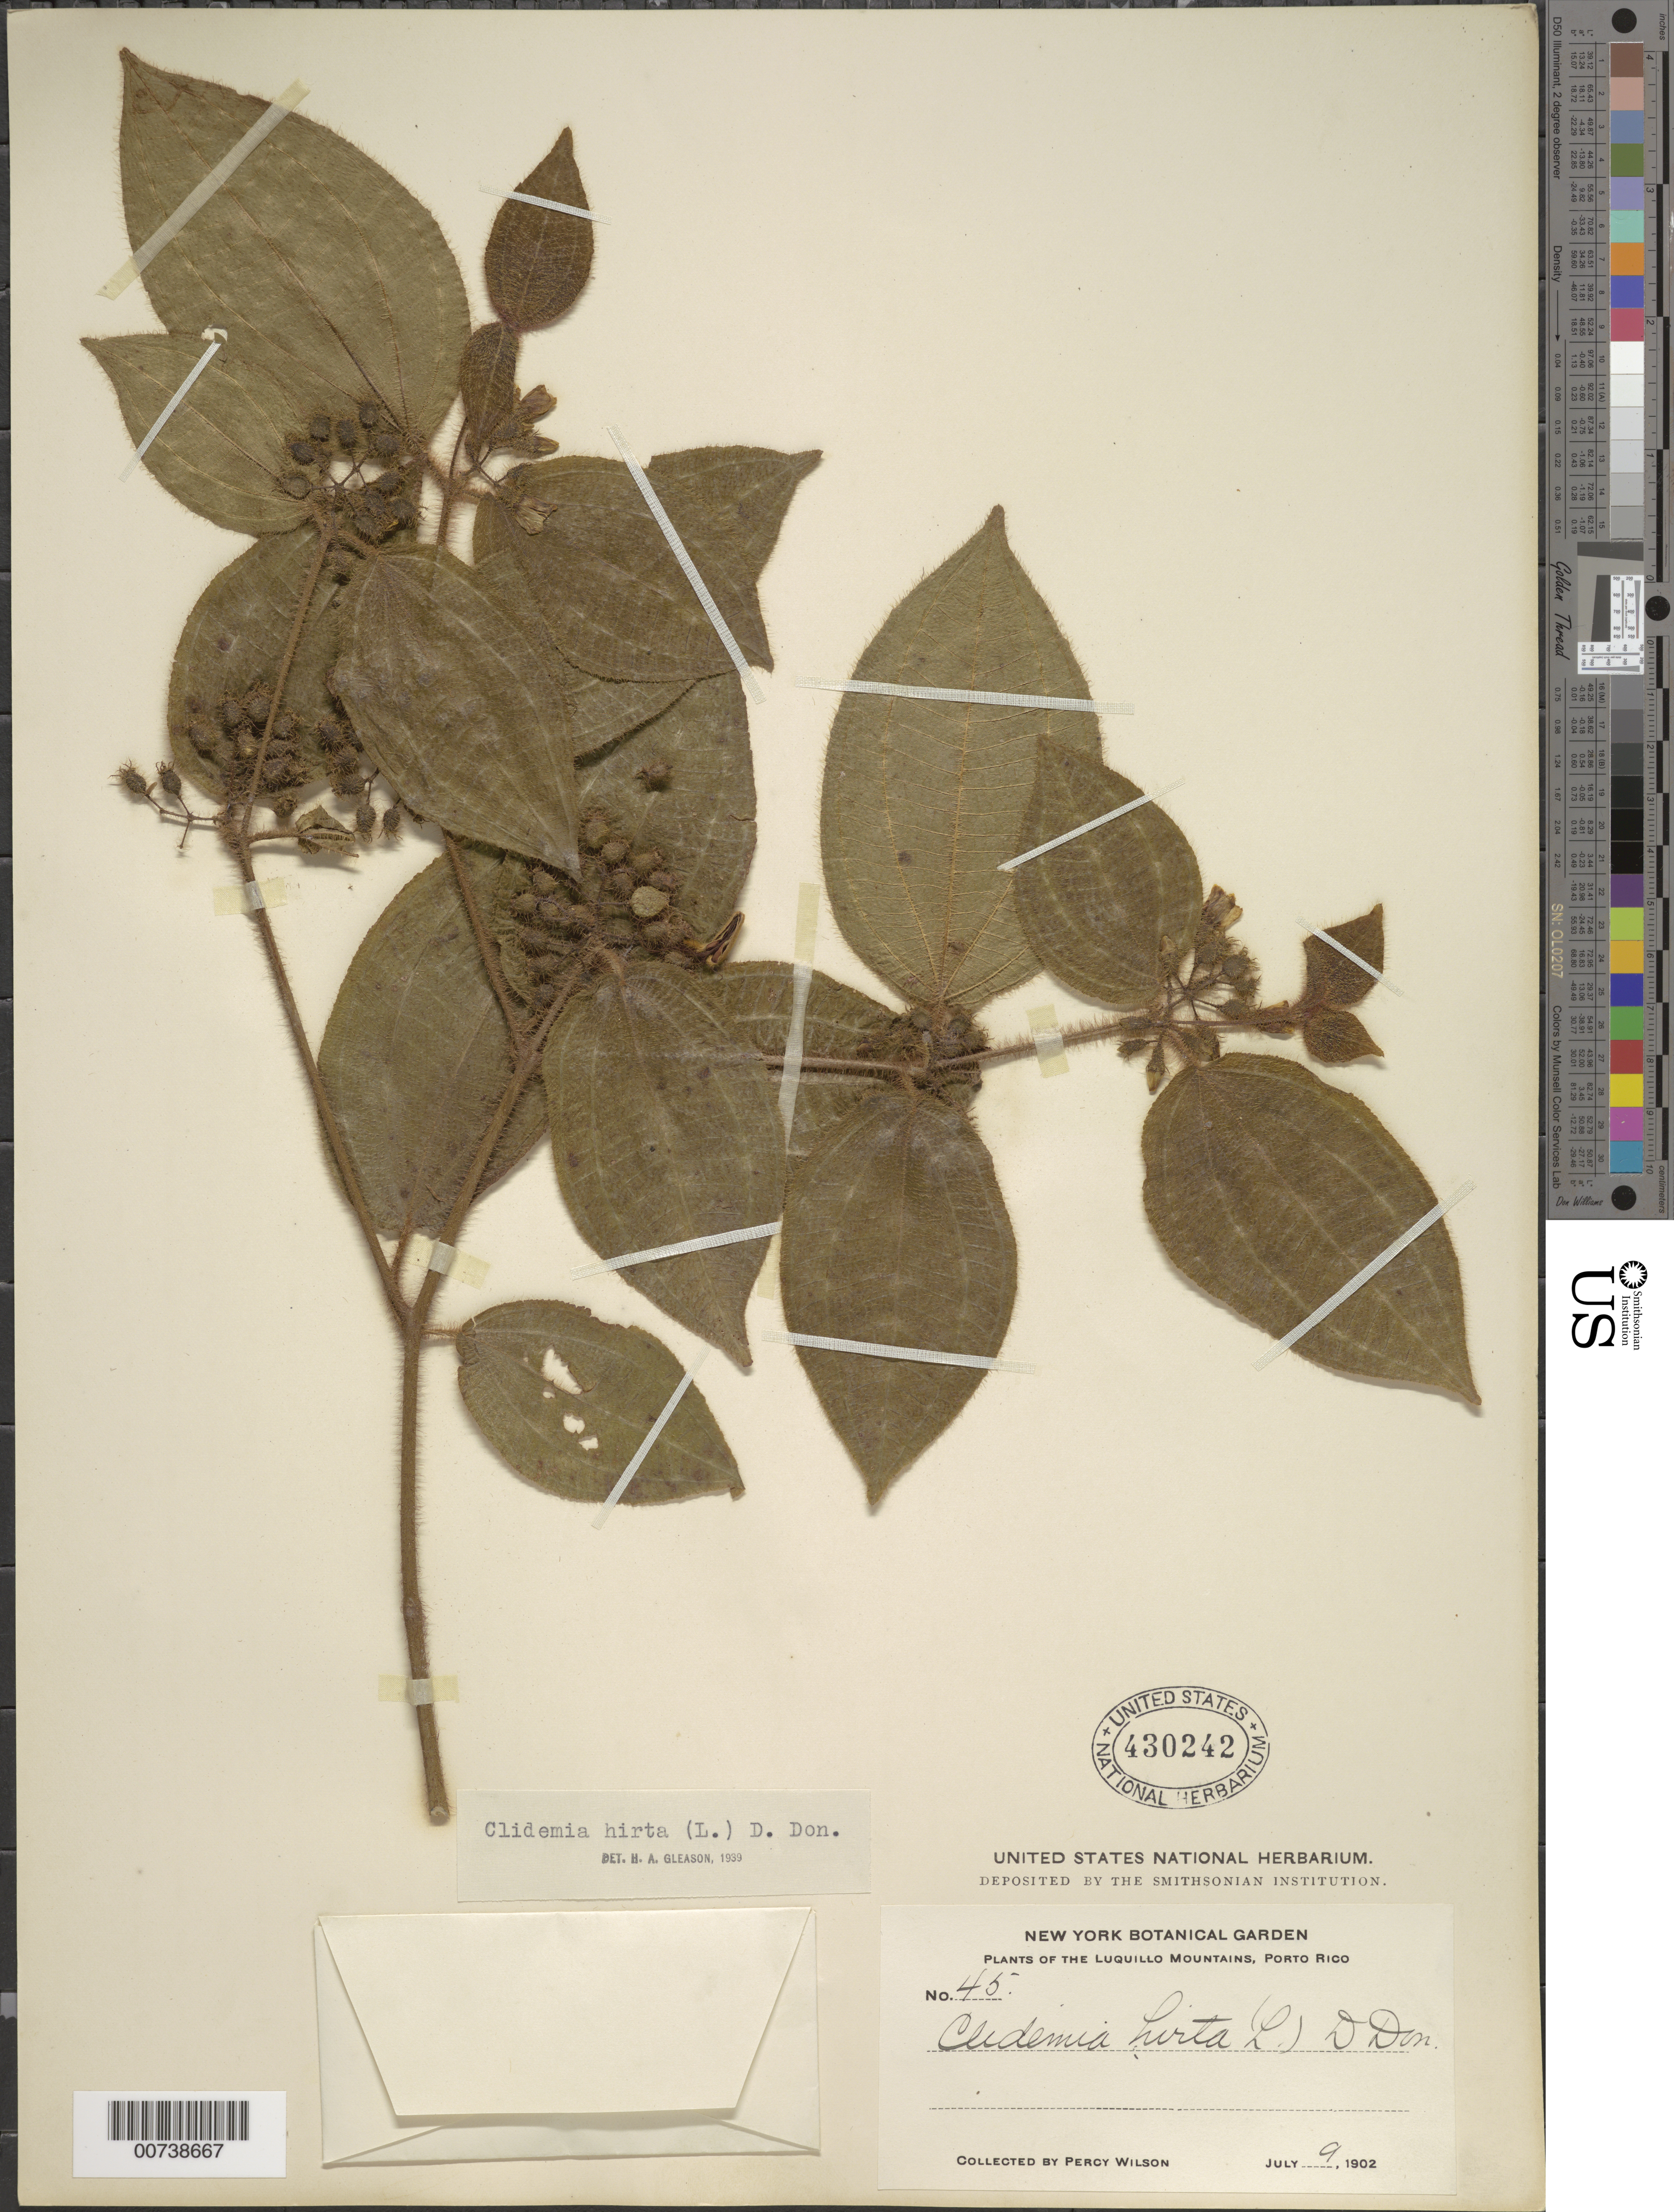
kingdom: Plantae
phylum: Tracheophyta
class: Magnoliopsida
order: Myrtales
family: Melastomataceae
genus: Clidemia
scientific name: Clidemia hirta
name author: (L.) D. Don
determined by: Gleason, H. A.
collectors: P. Wilson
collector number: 45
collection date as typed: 09 Jul 1902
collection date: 1902-07-09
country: Puerto Rico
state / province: Luquillo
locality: Luquillo Mountains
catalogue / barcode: US 430242